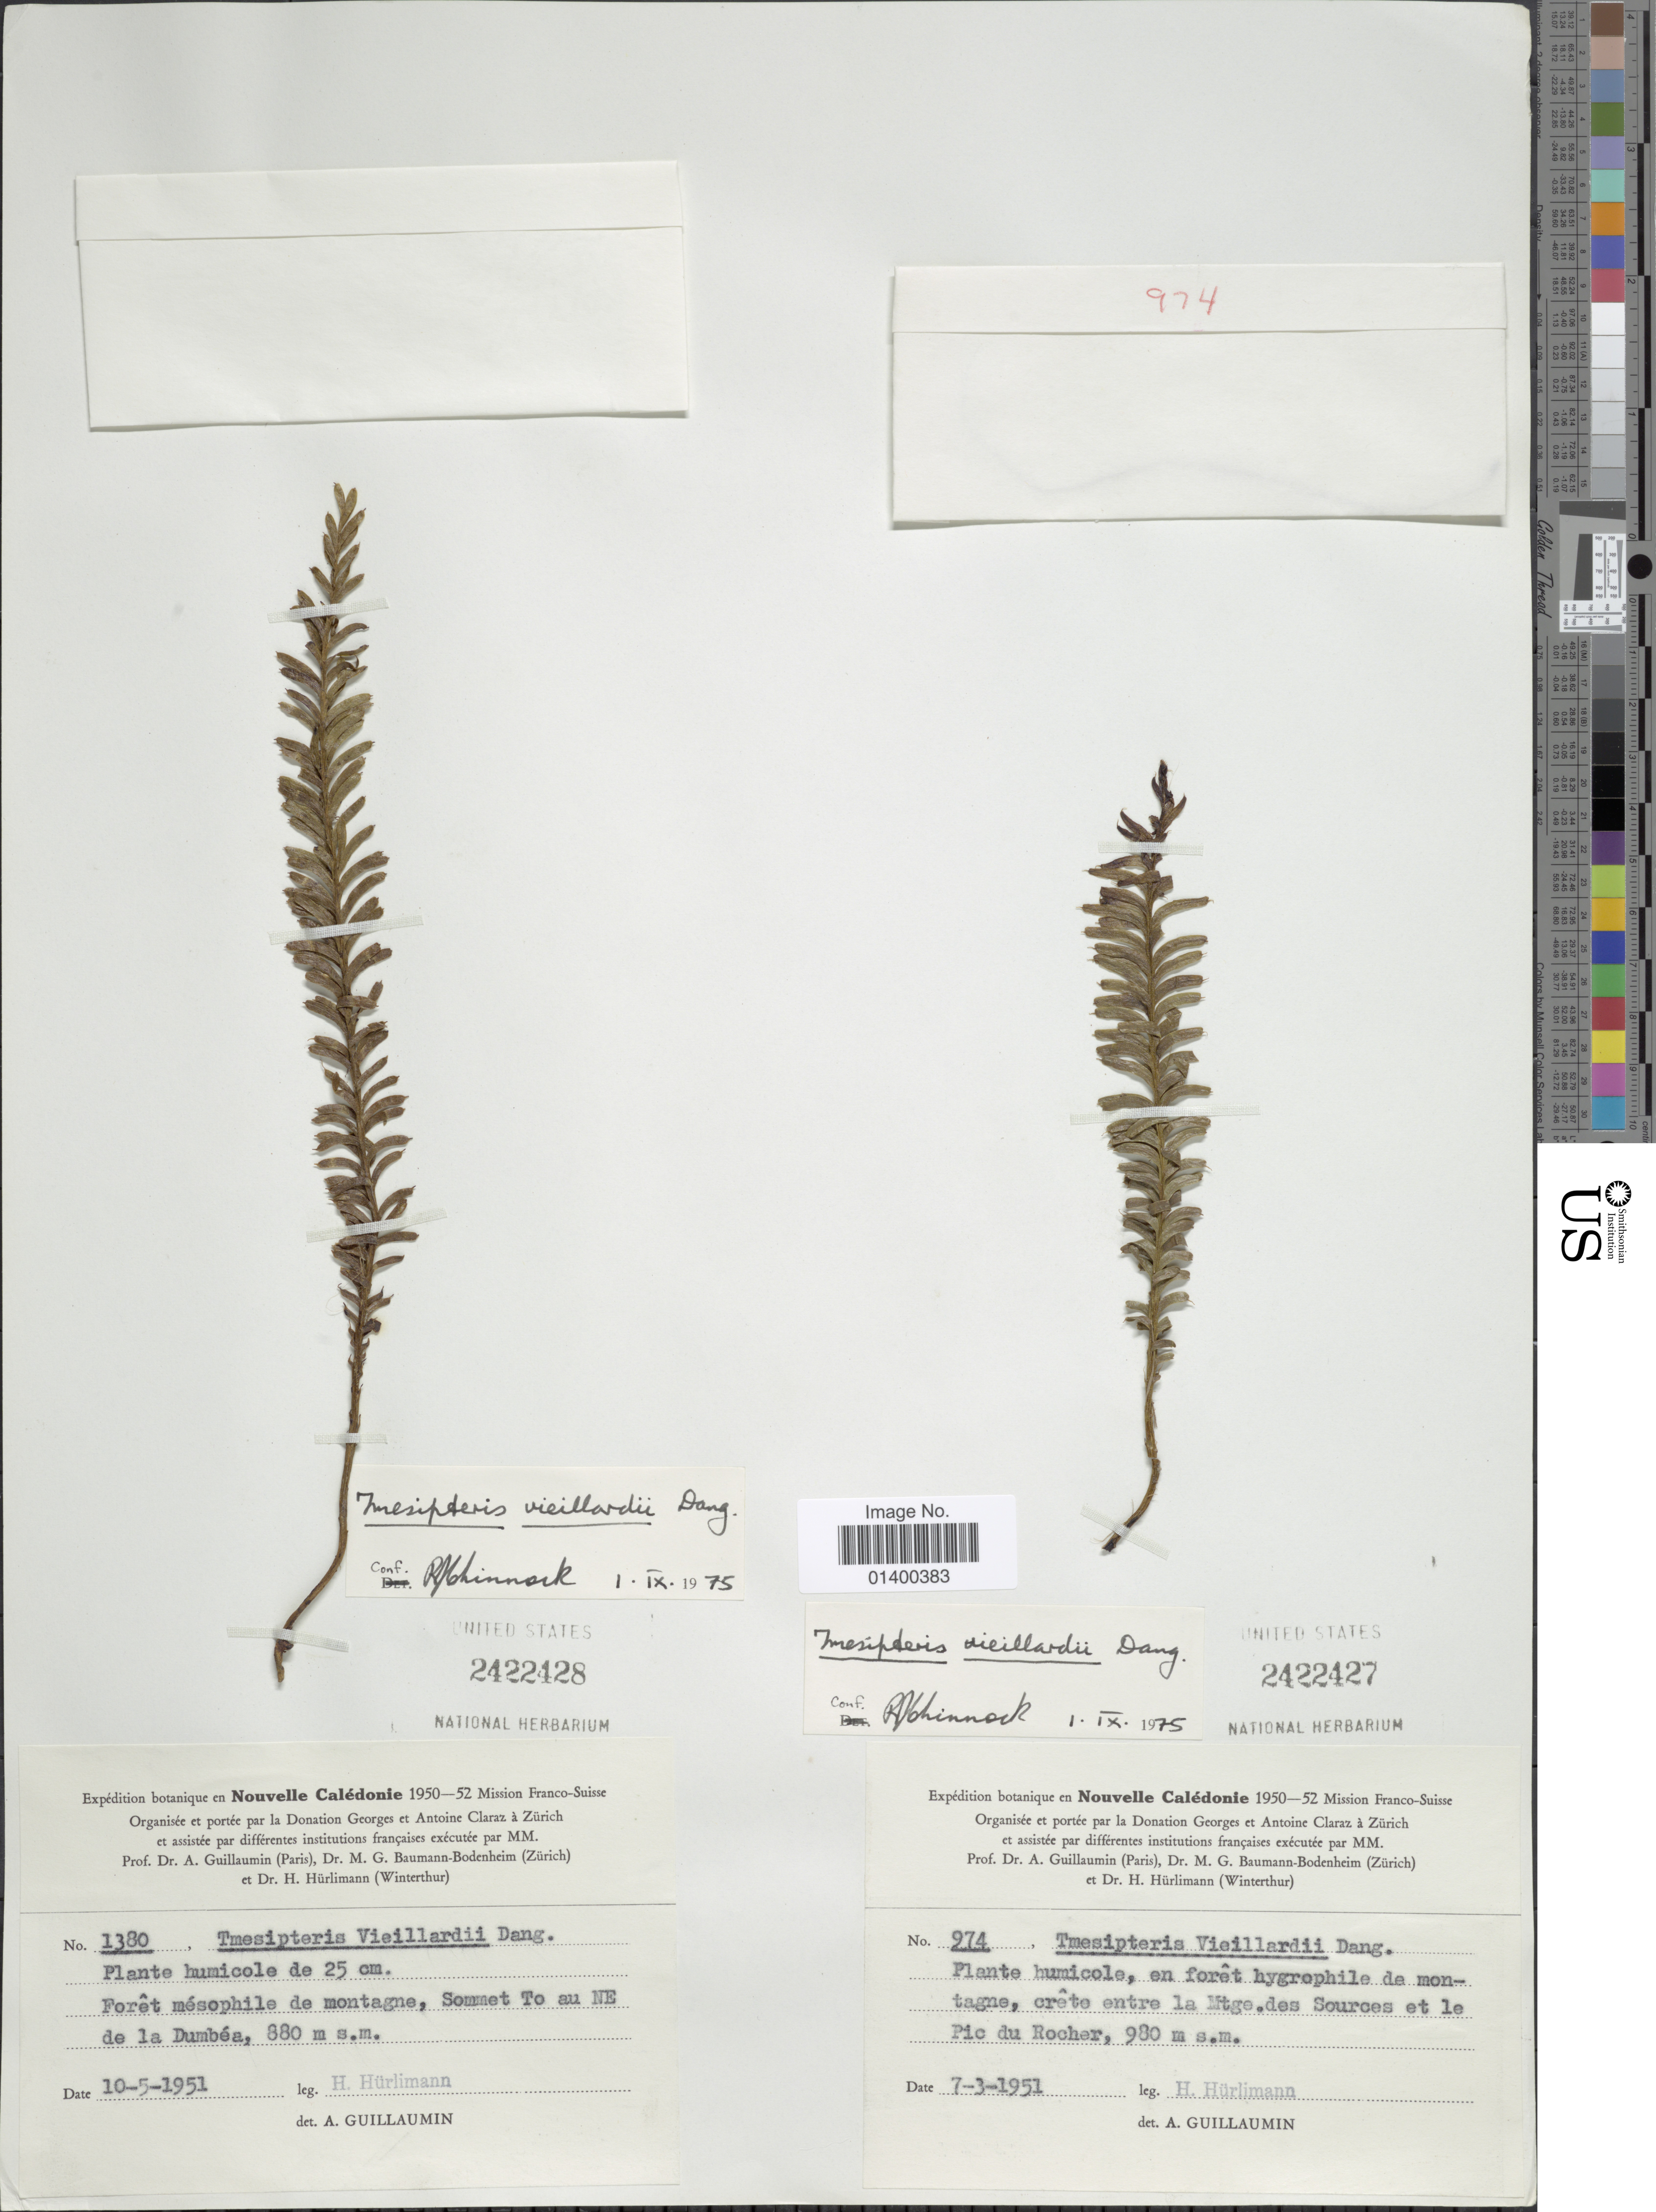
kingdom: Plantae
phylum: Tracheophyta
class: Polypodiopsida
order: Psilotales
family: Psilotaceae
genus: Tmesipteris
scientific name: Tmesipteris vieillardii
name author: P.A. Dang.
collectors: H. Hürlimann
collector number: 1380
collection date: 1951-05-10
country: New Caledonia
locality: Sommet To au NE de la Dumbéa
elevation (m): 880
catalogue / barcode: US 2422428-2